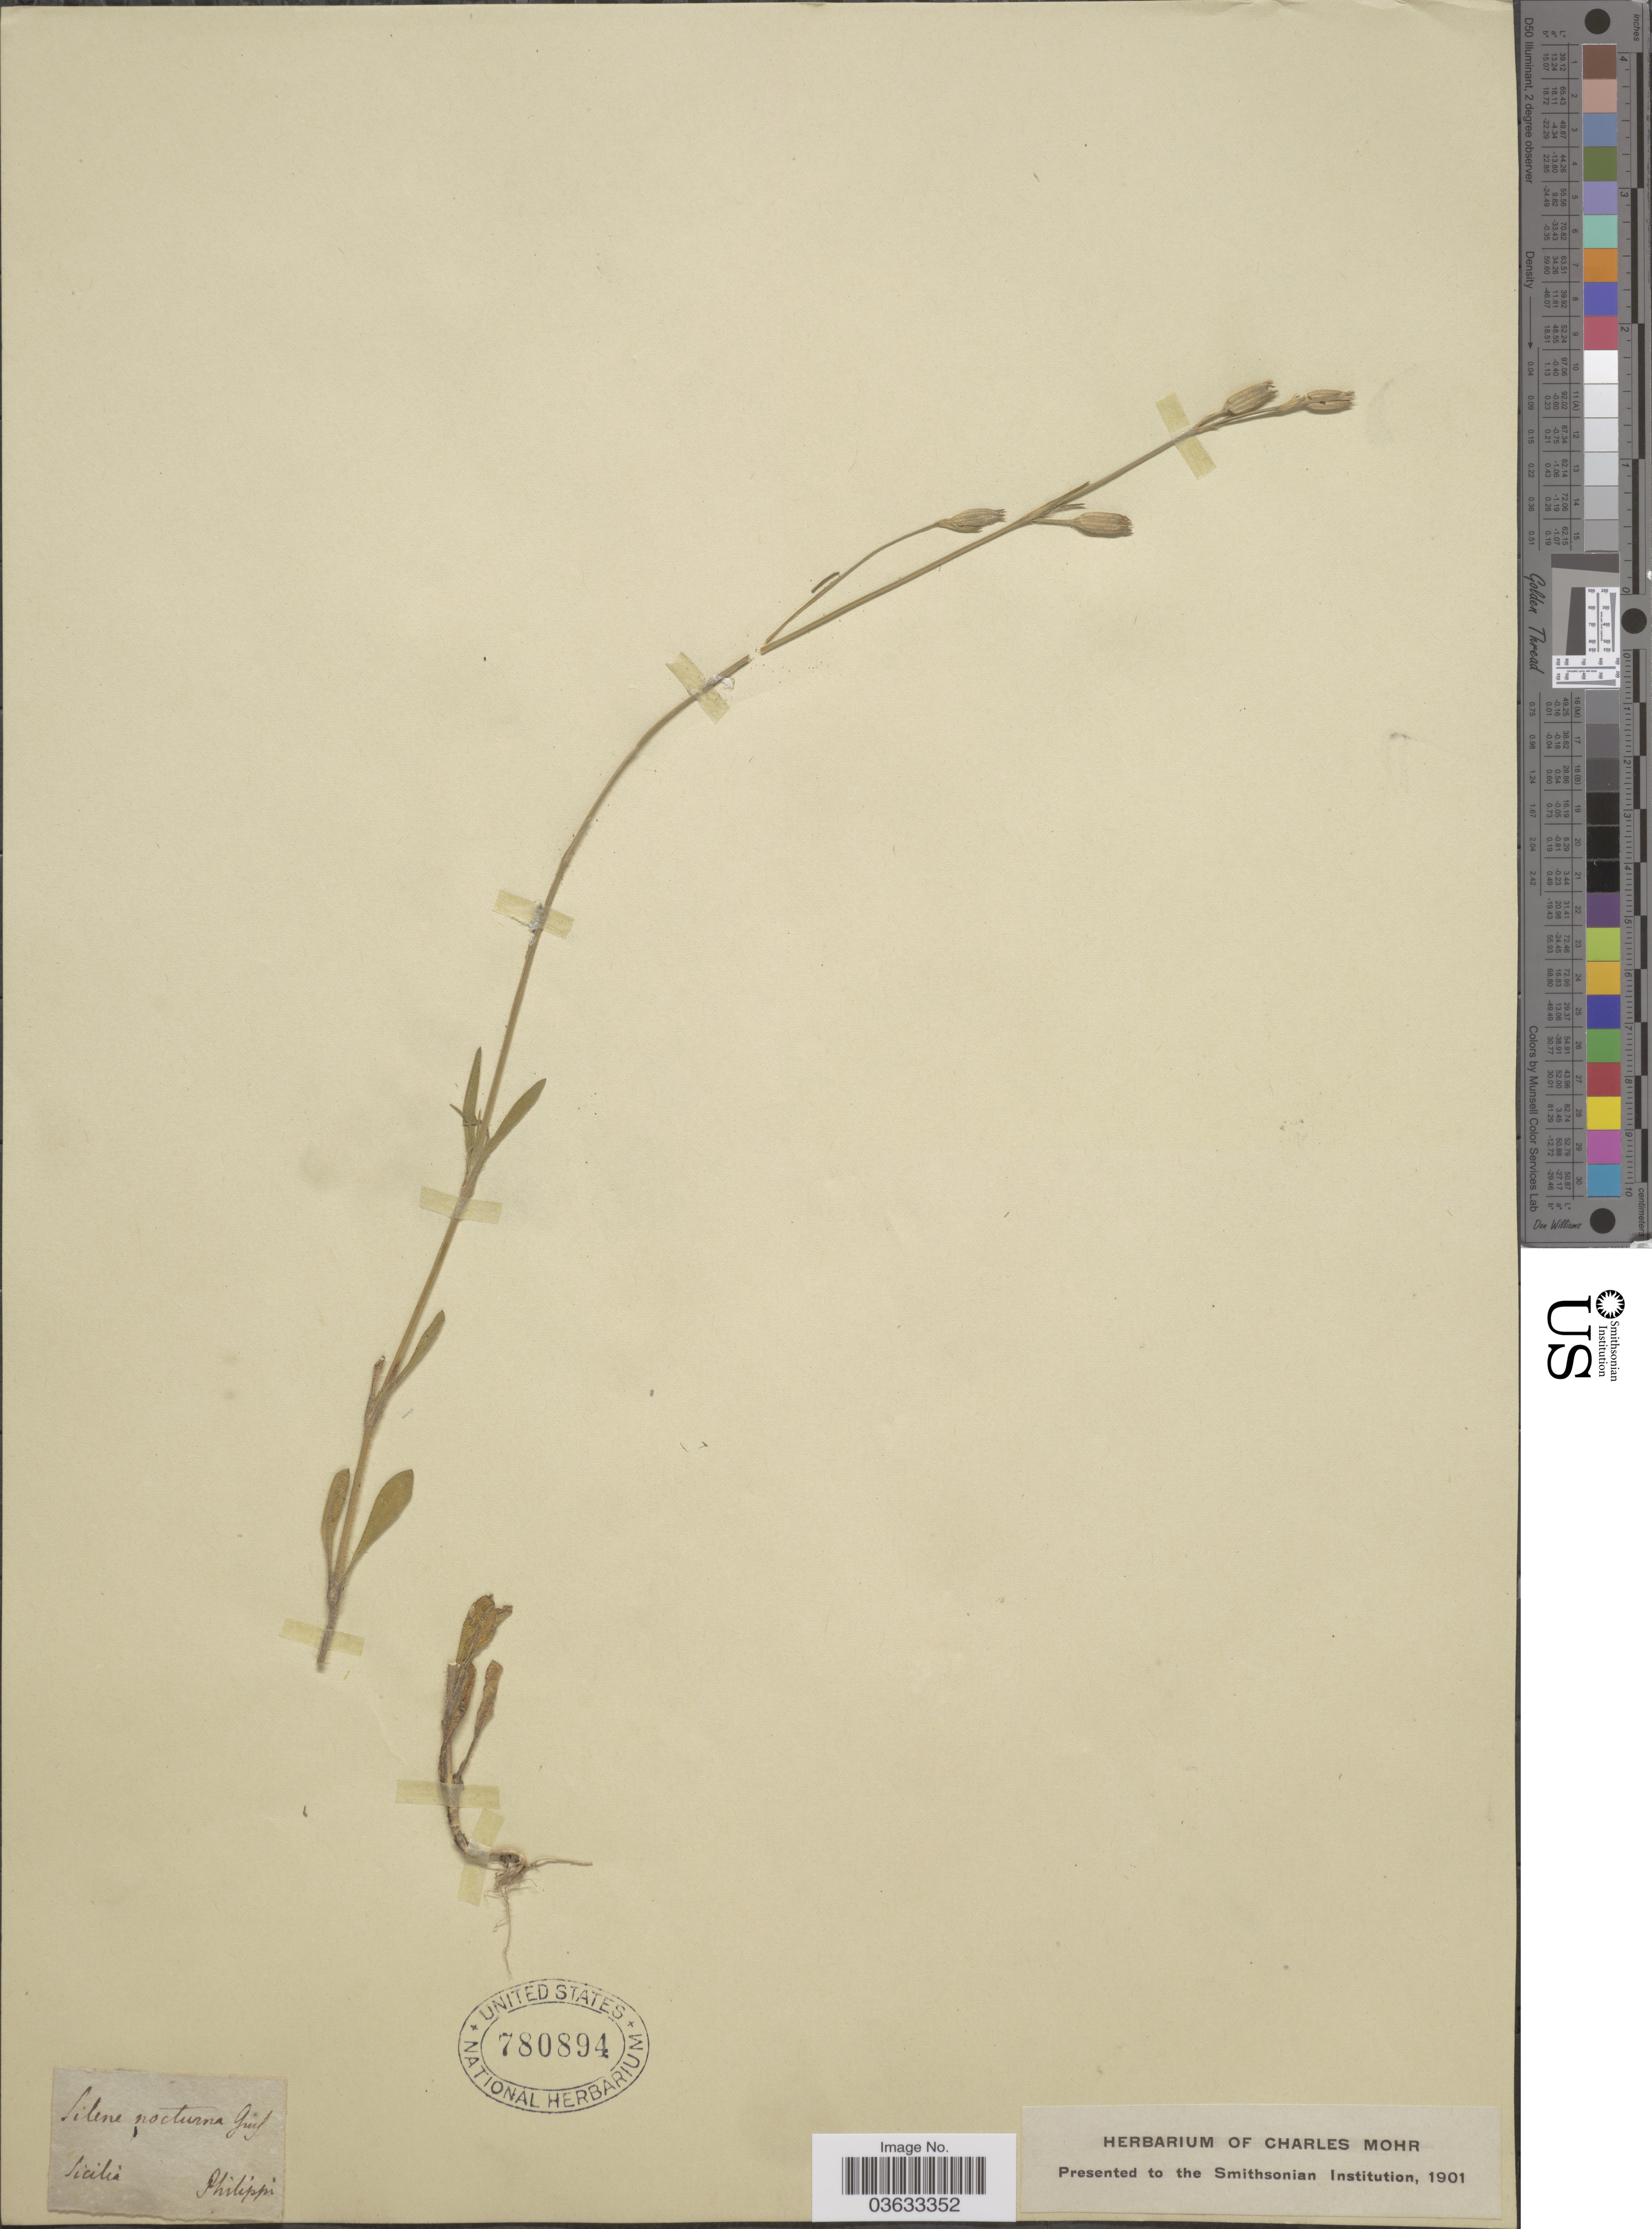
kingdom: Plantae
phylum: Tracheophyta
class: Magnoliopsida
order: Caryophyllales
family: Caryophyllaceae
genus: Silene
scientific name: Silene nocturna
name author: L.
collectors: -. Philippi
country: Italy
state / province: Siciliana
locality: Sicilia.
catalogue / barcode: US 780894